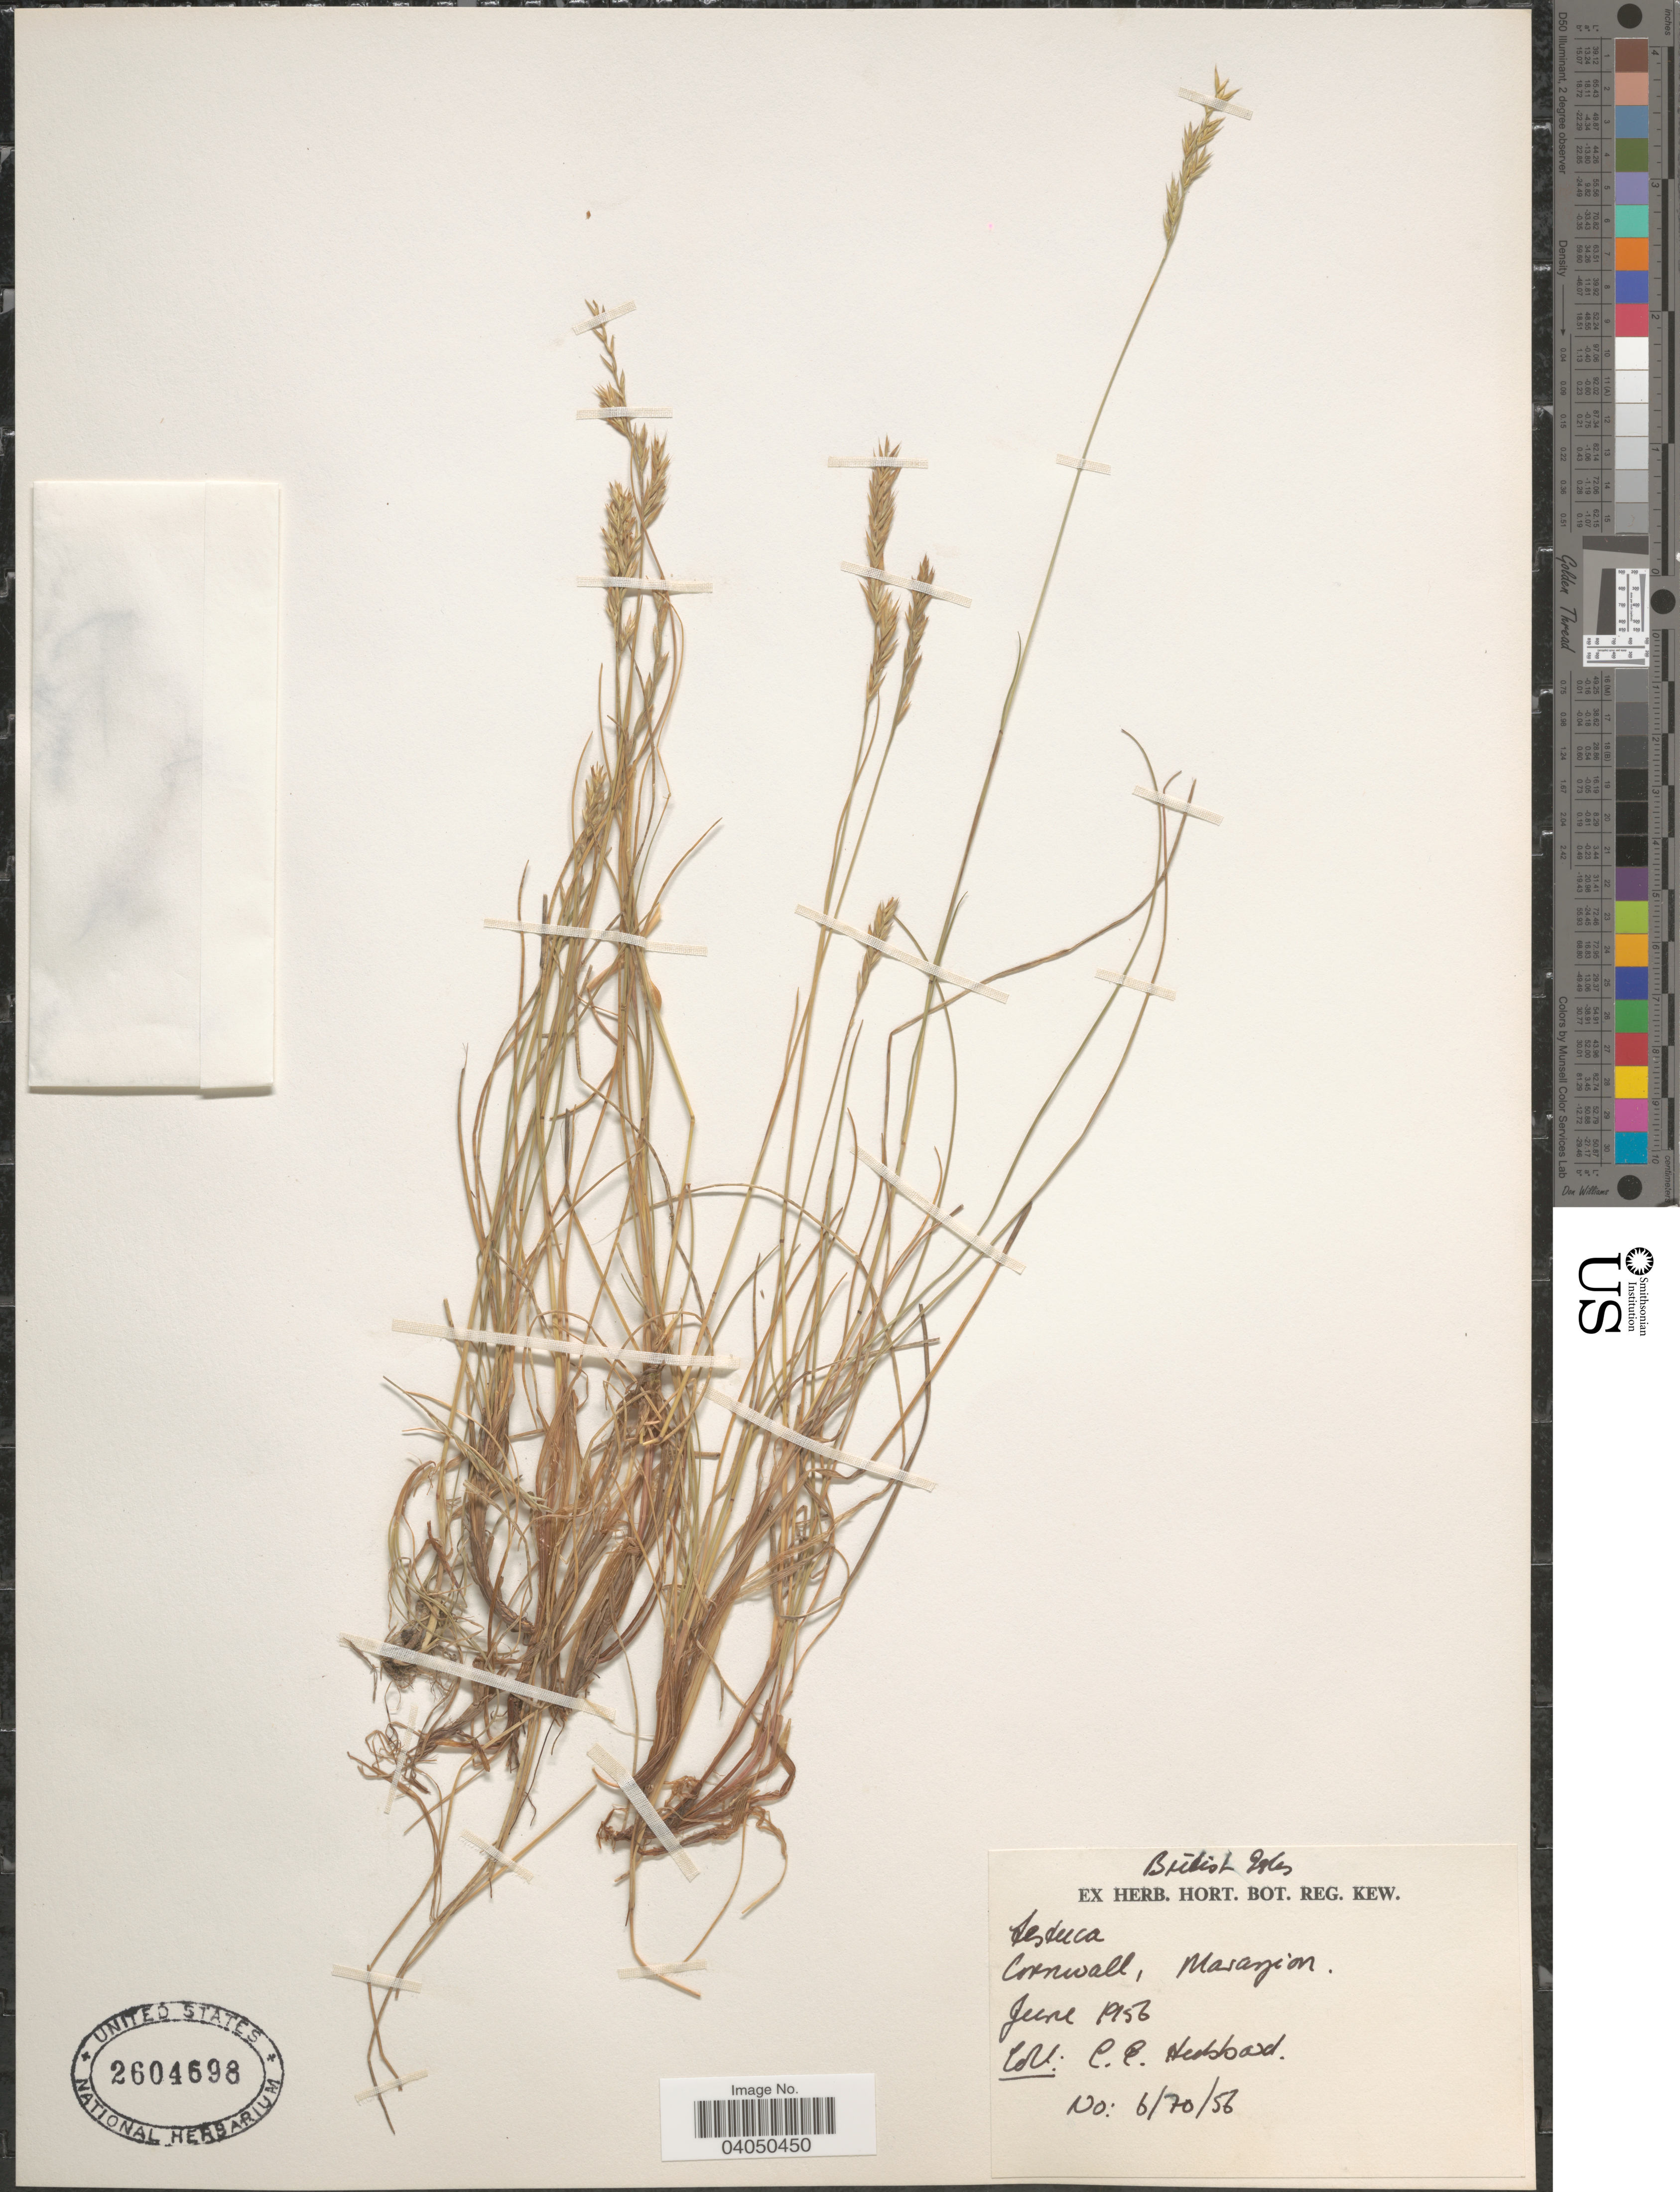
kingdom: Plantae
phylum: Tracheophyta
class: Liliopsida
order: Poales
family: Poaceae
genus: Festuca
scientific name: Festuca sp.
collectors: C. E. Hubbard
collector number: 6/70/56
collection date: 1956-06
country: United Kingdom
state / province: England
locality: British Isles. Cornwall, Marazion.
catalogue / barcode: US 2604698